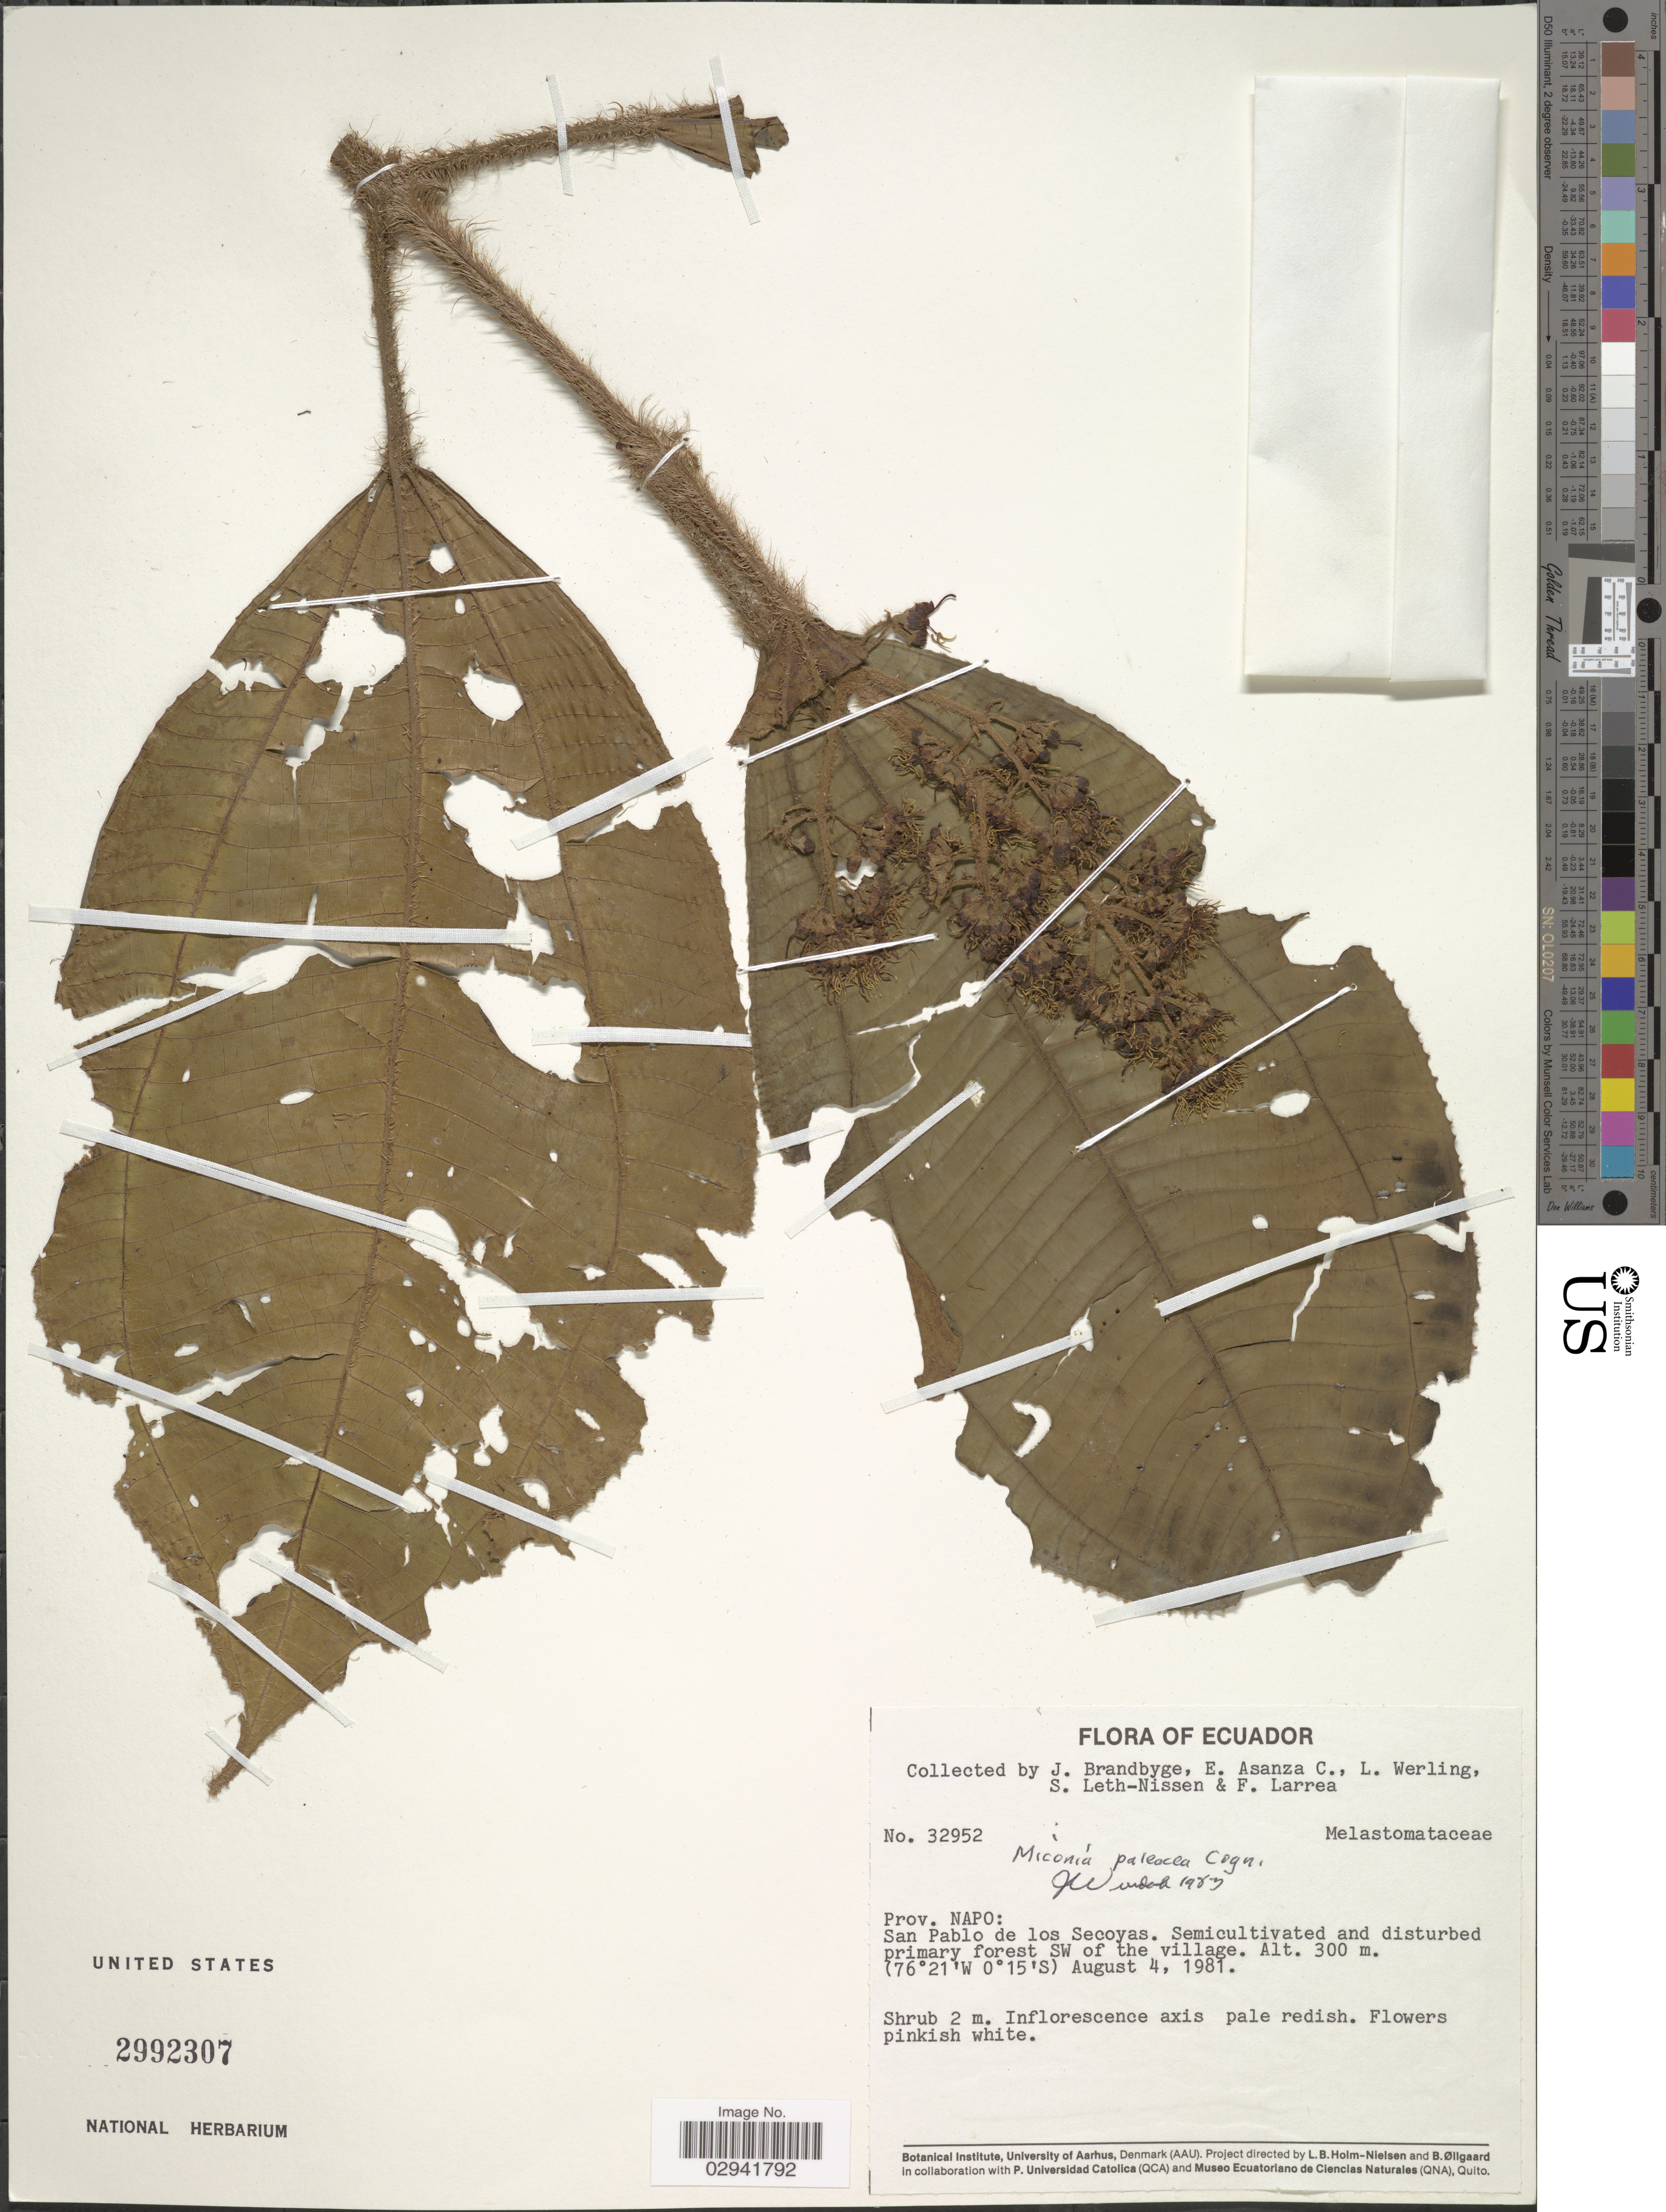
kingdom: Plantae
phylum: Tracheophyta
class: Magnoliopsida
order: Myrtales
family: Melastomataceae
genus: Miconia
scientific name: Miconia paleacea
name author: Cogn.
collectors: J. Brandbyge, E. Asanza C., L. Werling, S. Leth-Nissen & F. Larrea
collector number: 32952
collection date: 1981-08-04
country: Ecuador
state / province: Napo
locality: San Pablo de los Secoyas.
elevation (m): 300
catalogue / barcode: US 2992307